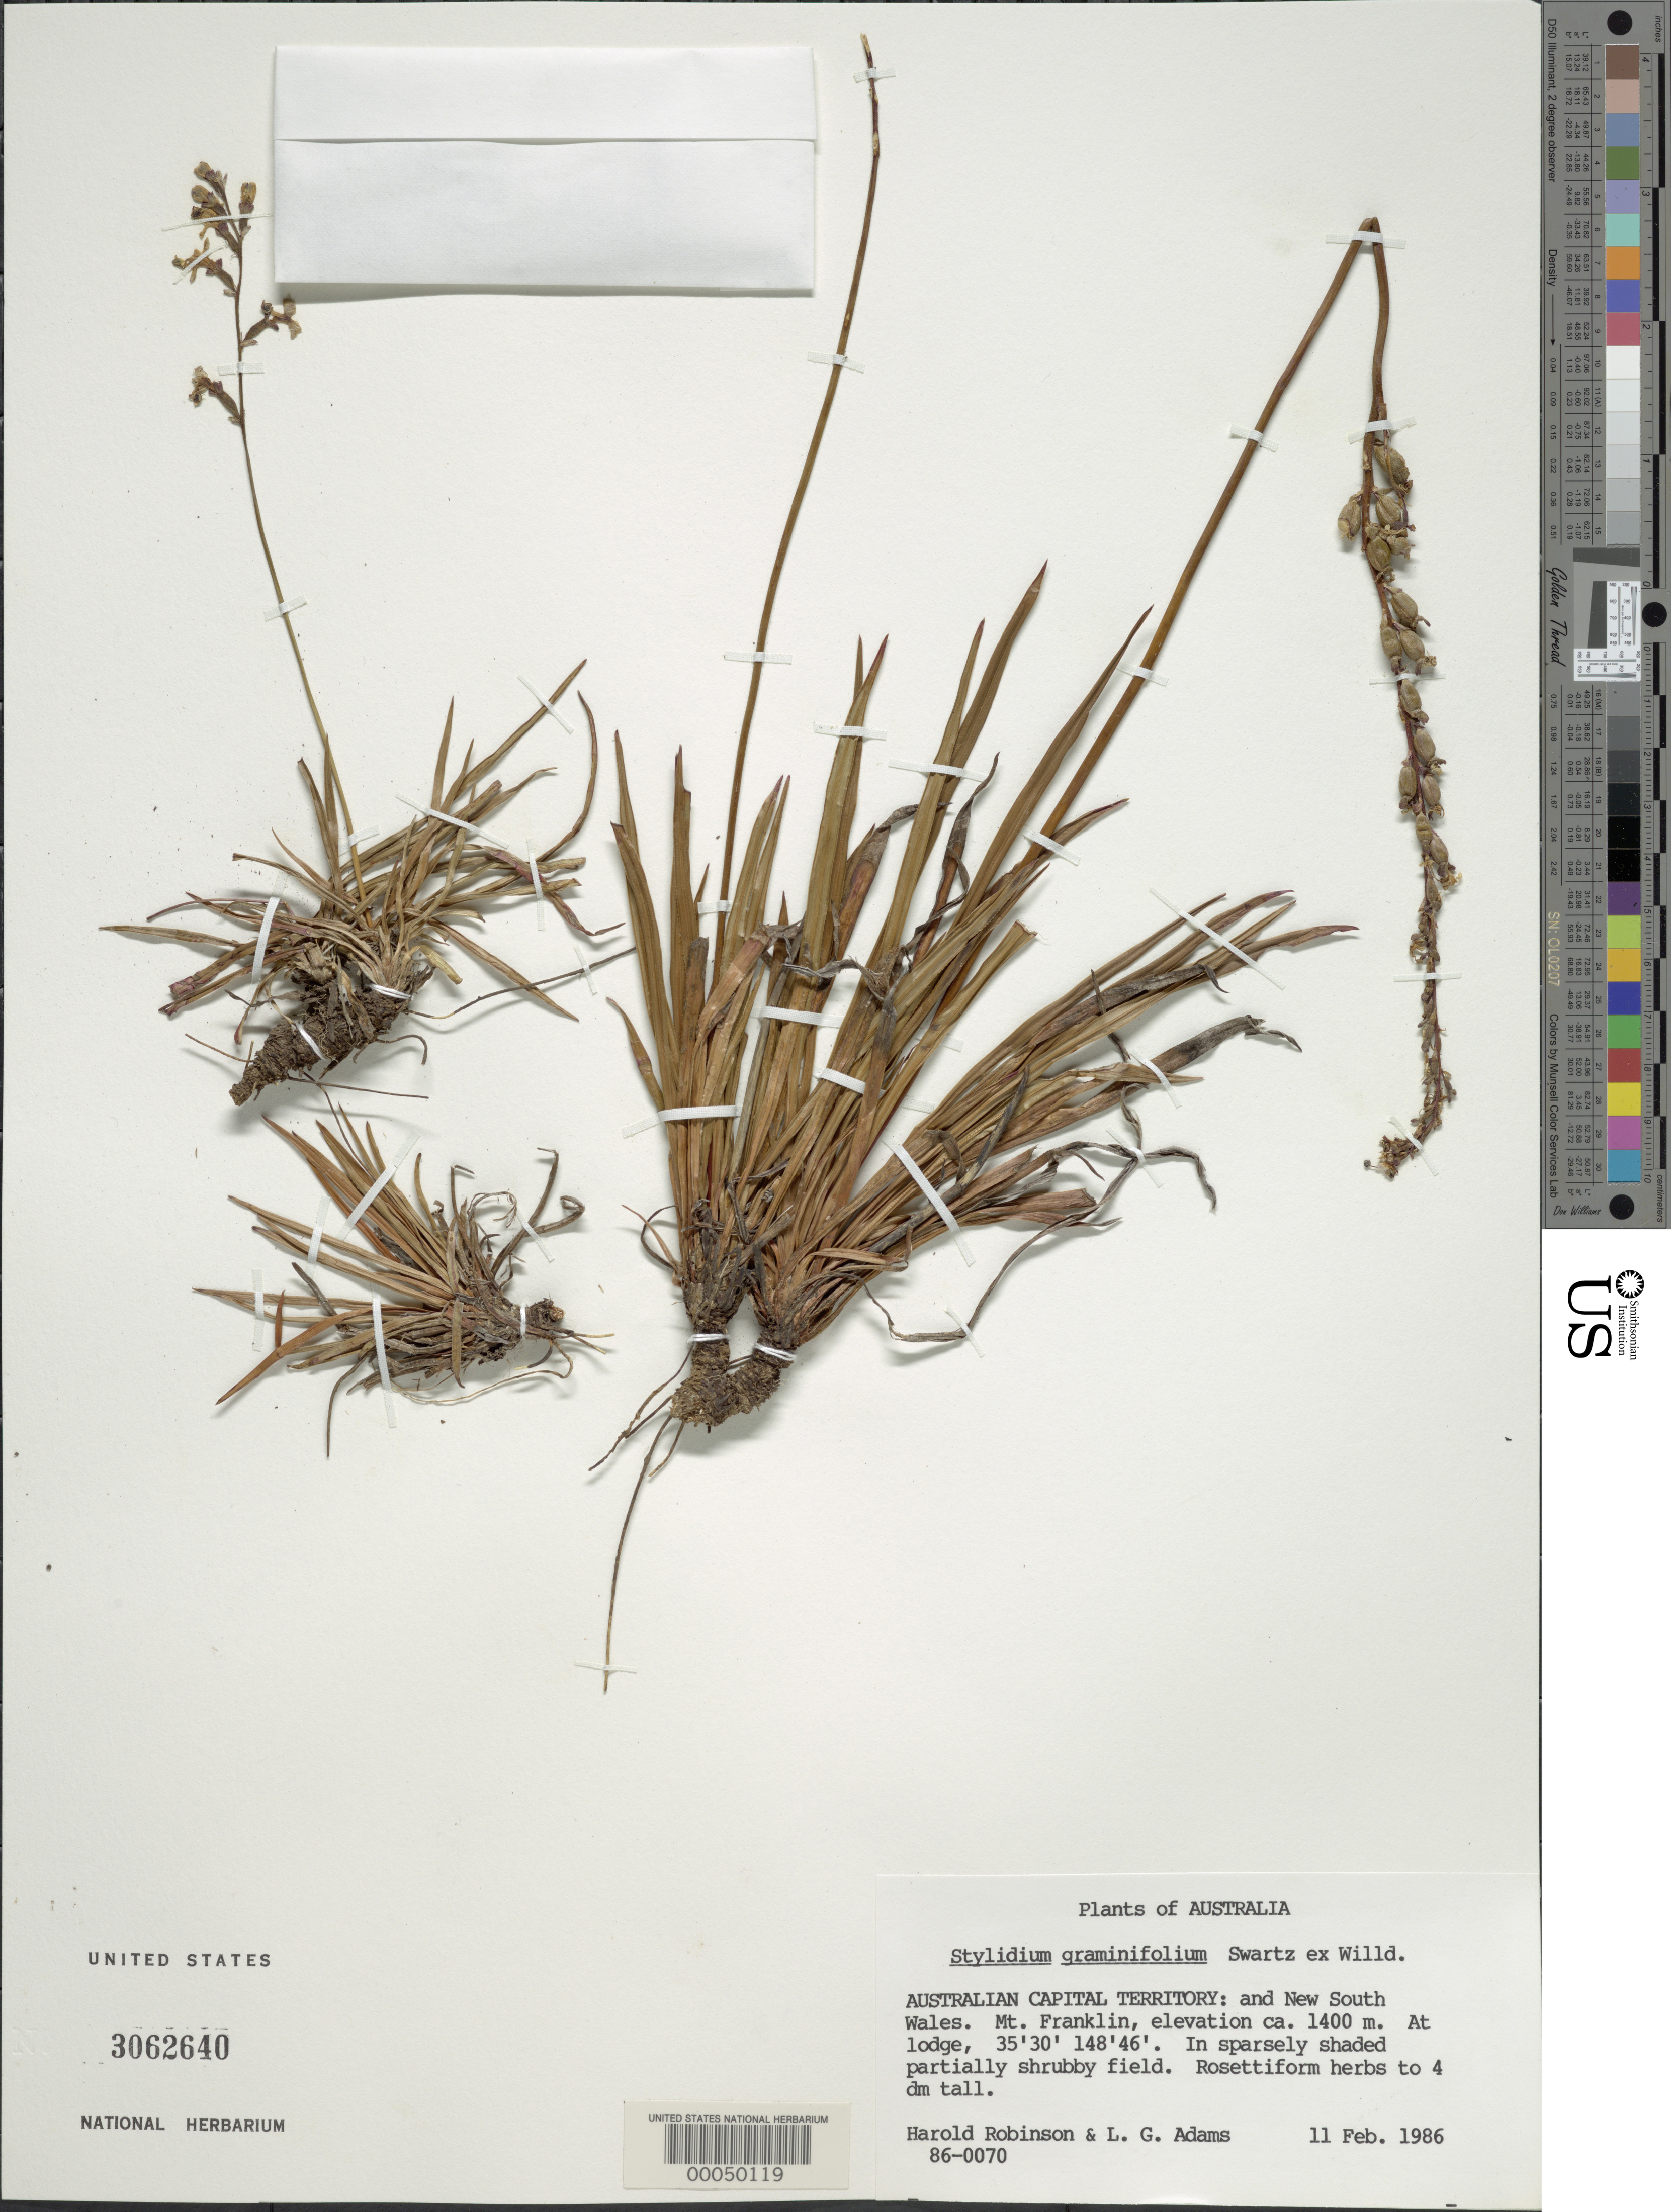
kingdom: Plantae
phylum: Tracheophyta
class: Magnoliopsida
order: Asterales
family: Stylidiaceae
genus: Stylidium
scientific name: Stylidium graminifolium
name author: Sw. ex Willd.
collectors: L. G. Adams & H. Robinson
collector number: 86-0070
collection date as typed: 11 Feb 1986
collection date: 1986-02-11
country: Australia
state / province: Australian Capital Territory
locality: Mt. franklin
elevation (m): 0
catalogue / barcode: US 3062640